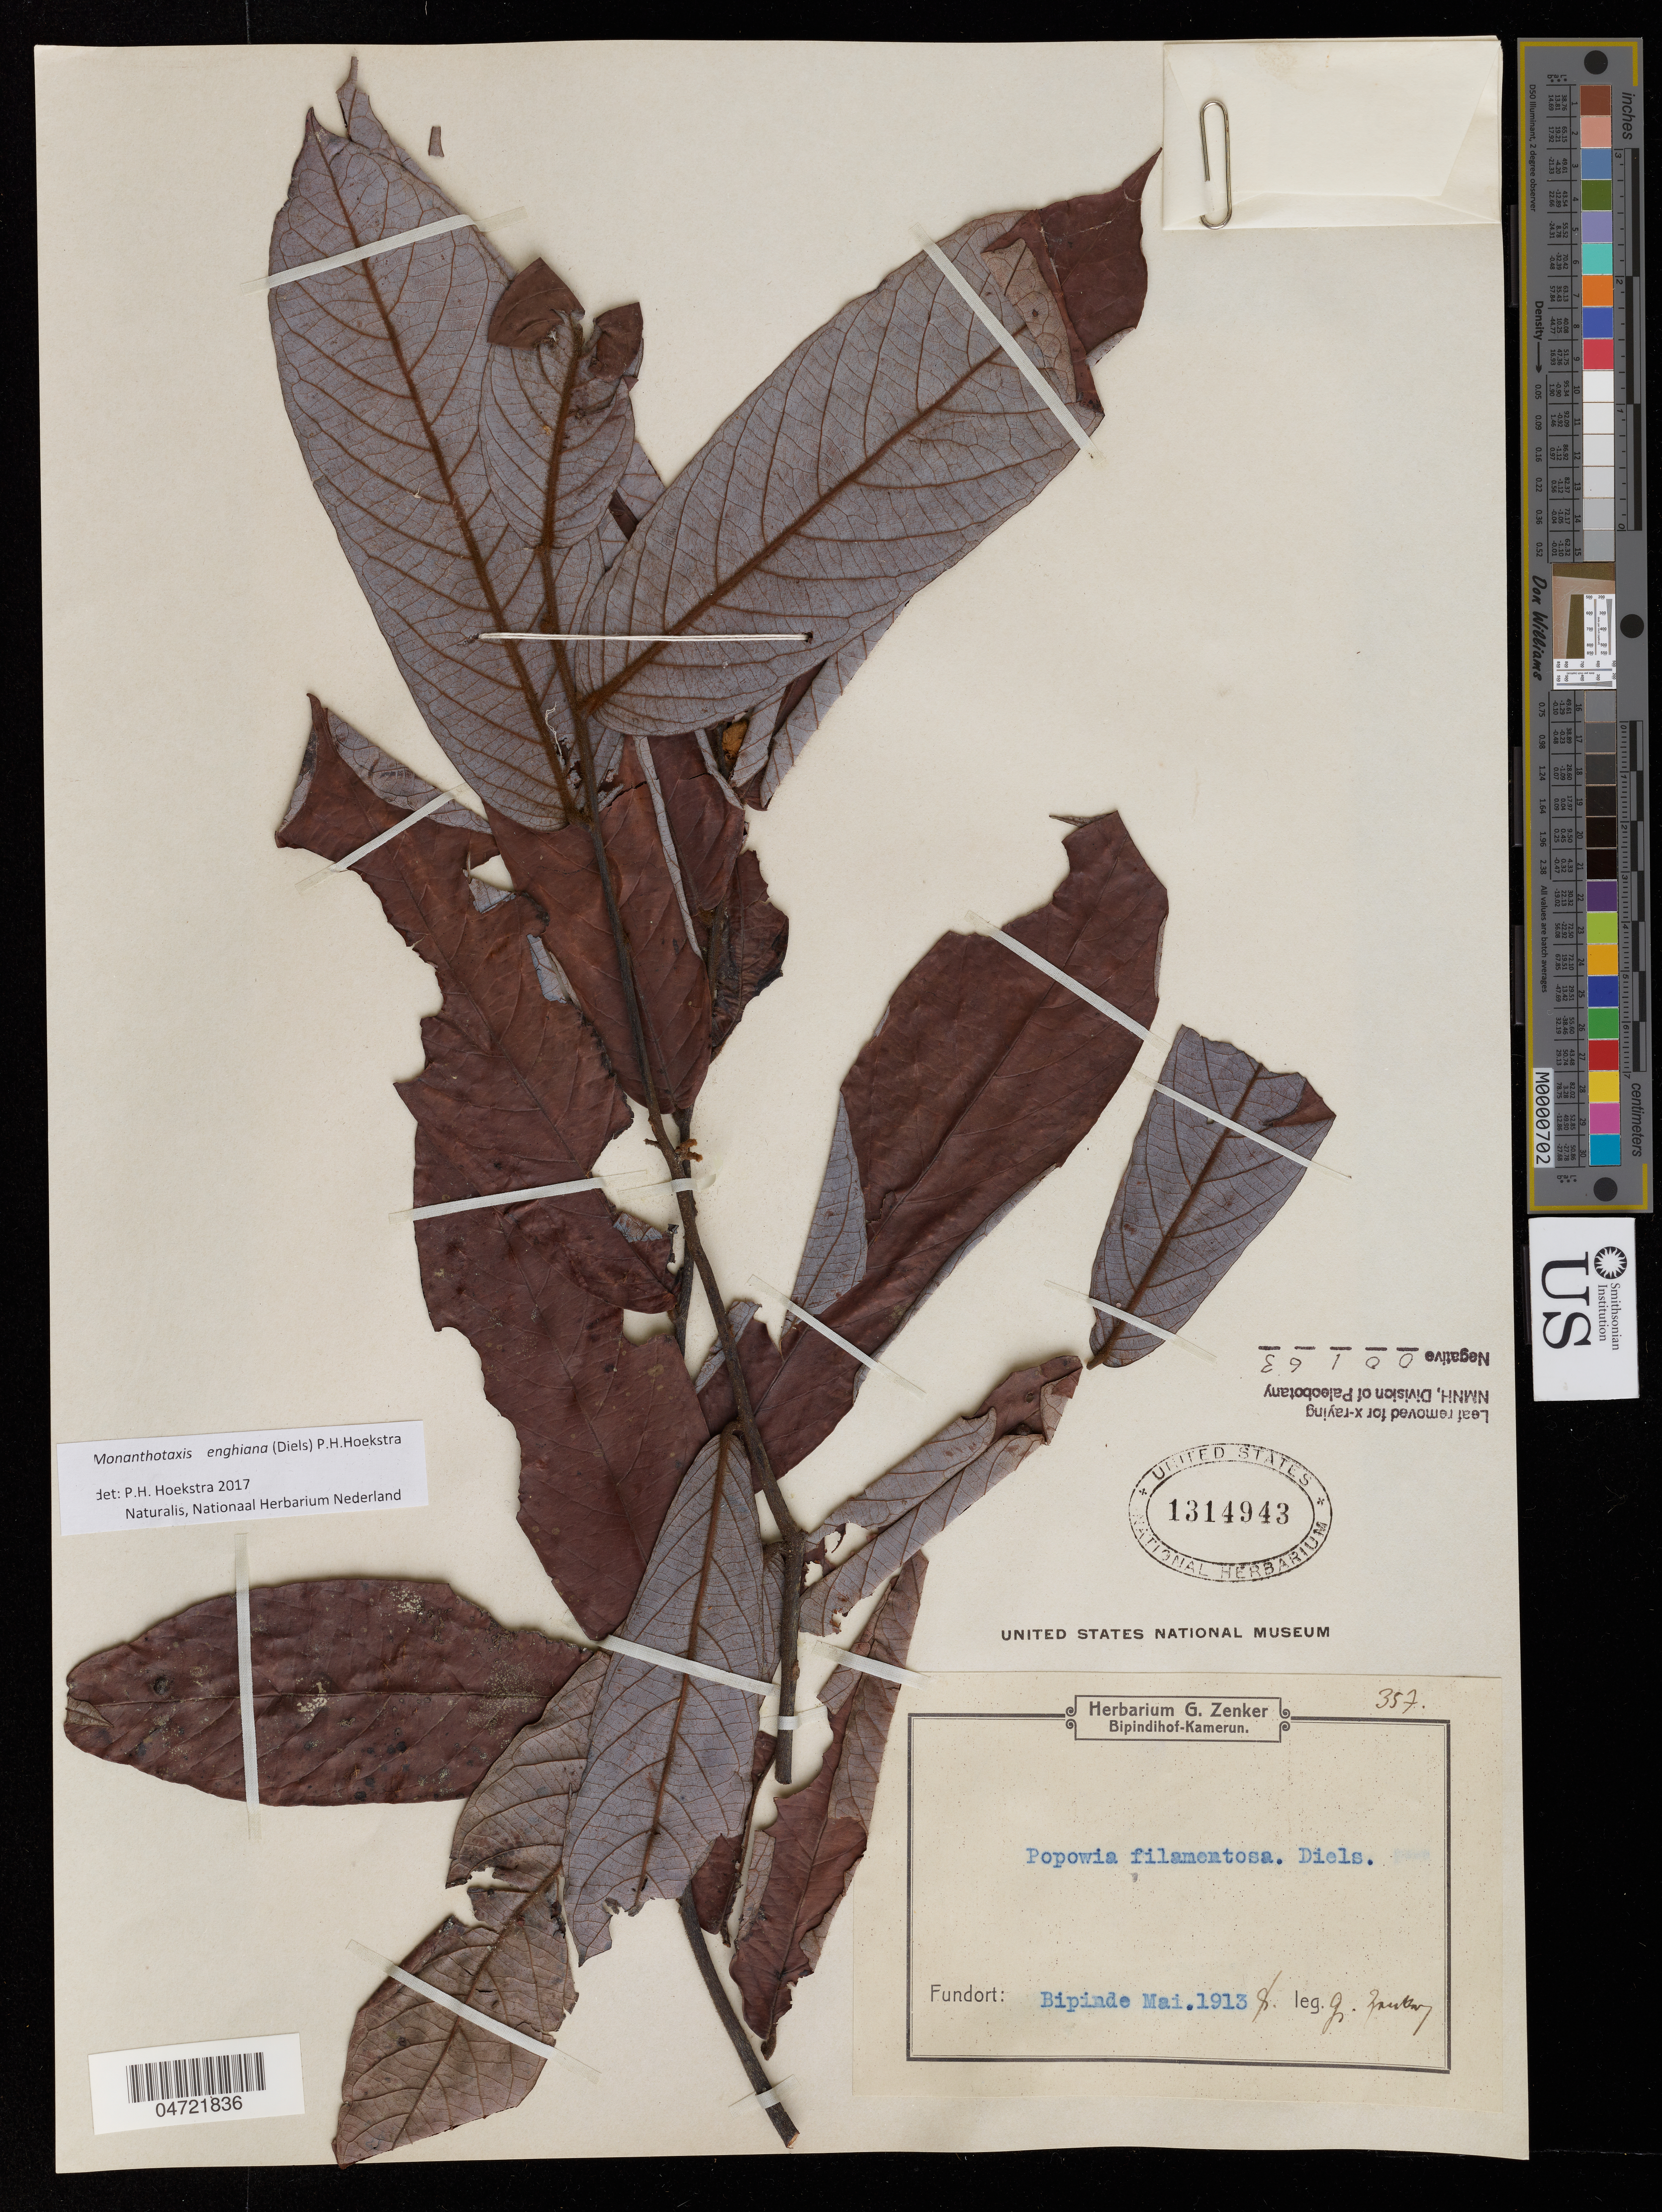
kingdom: Plantae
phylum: Tracheophyta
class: Magnoliopsida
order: Magnoliales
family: Annonaceae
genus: Monanthotaxis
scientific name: Monanthotaxis enghiana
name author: (Diels) P.H. Hoekstra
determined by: Hoekstra, P. H.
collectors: G. A. Zenker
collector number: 357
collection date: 1913-05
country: Cameroon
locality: Fundort: Bipindi.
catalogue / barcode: US 1314943